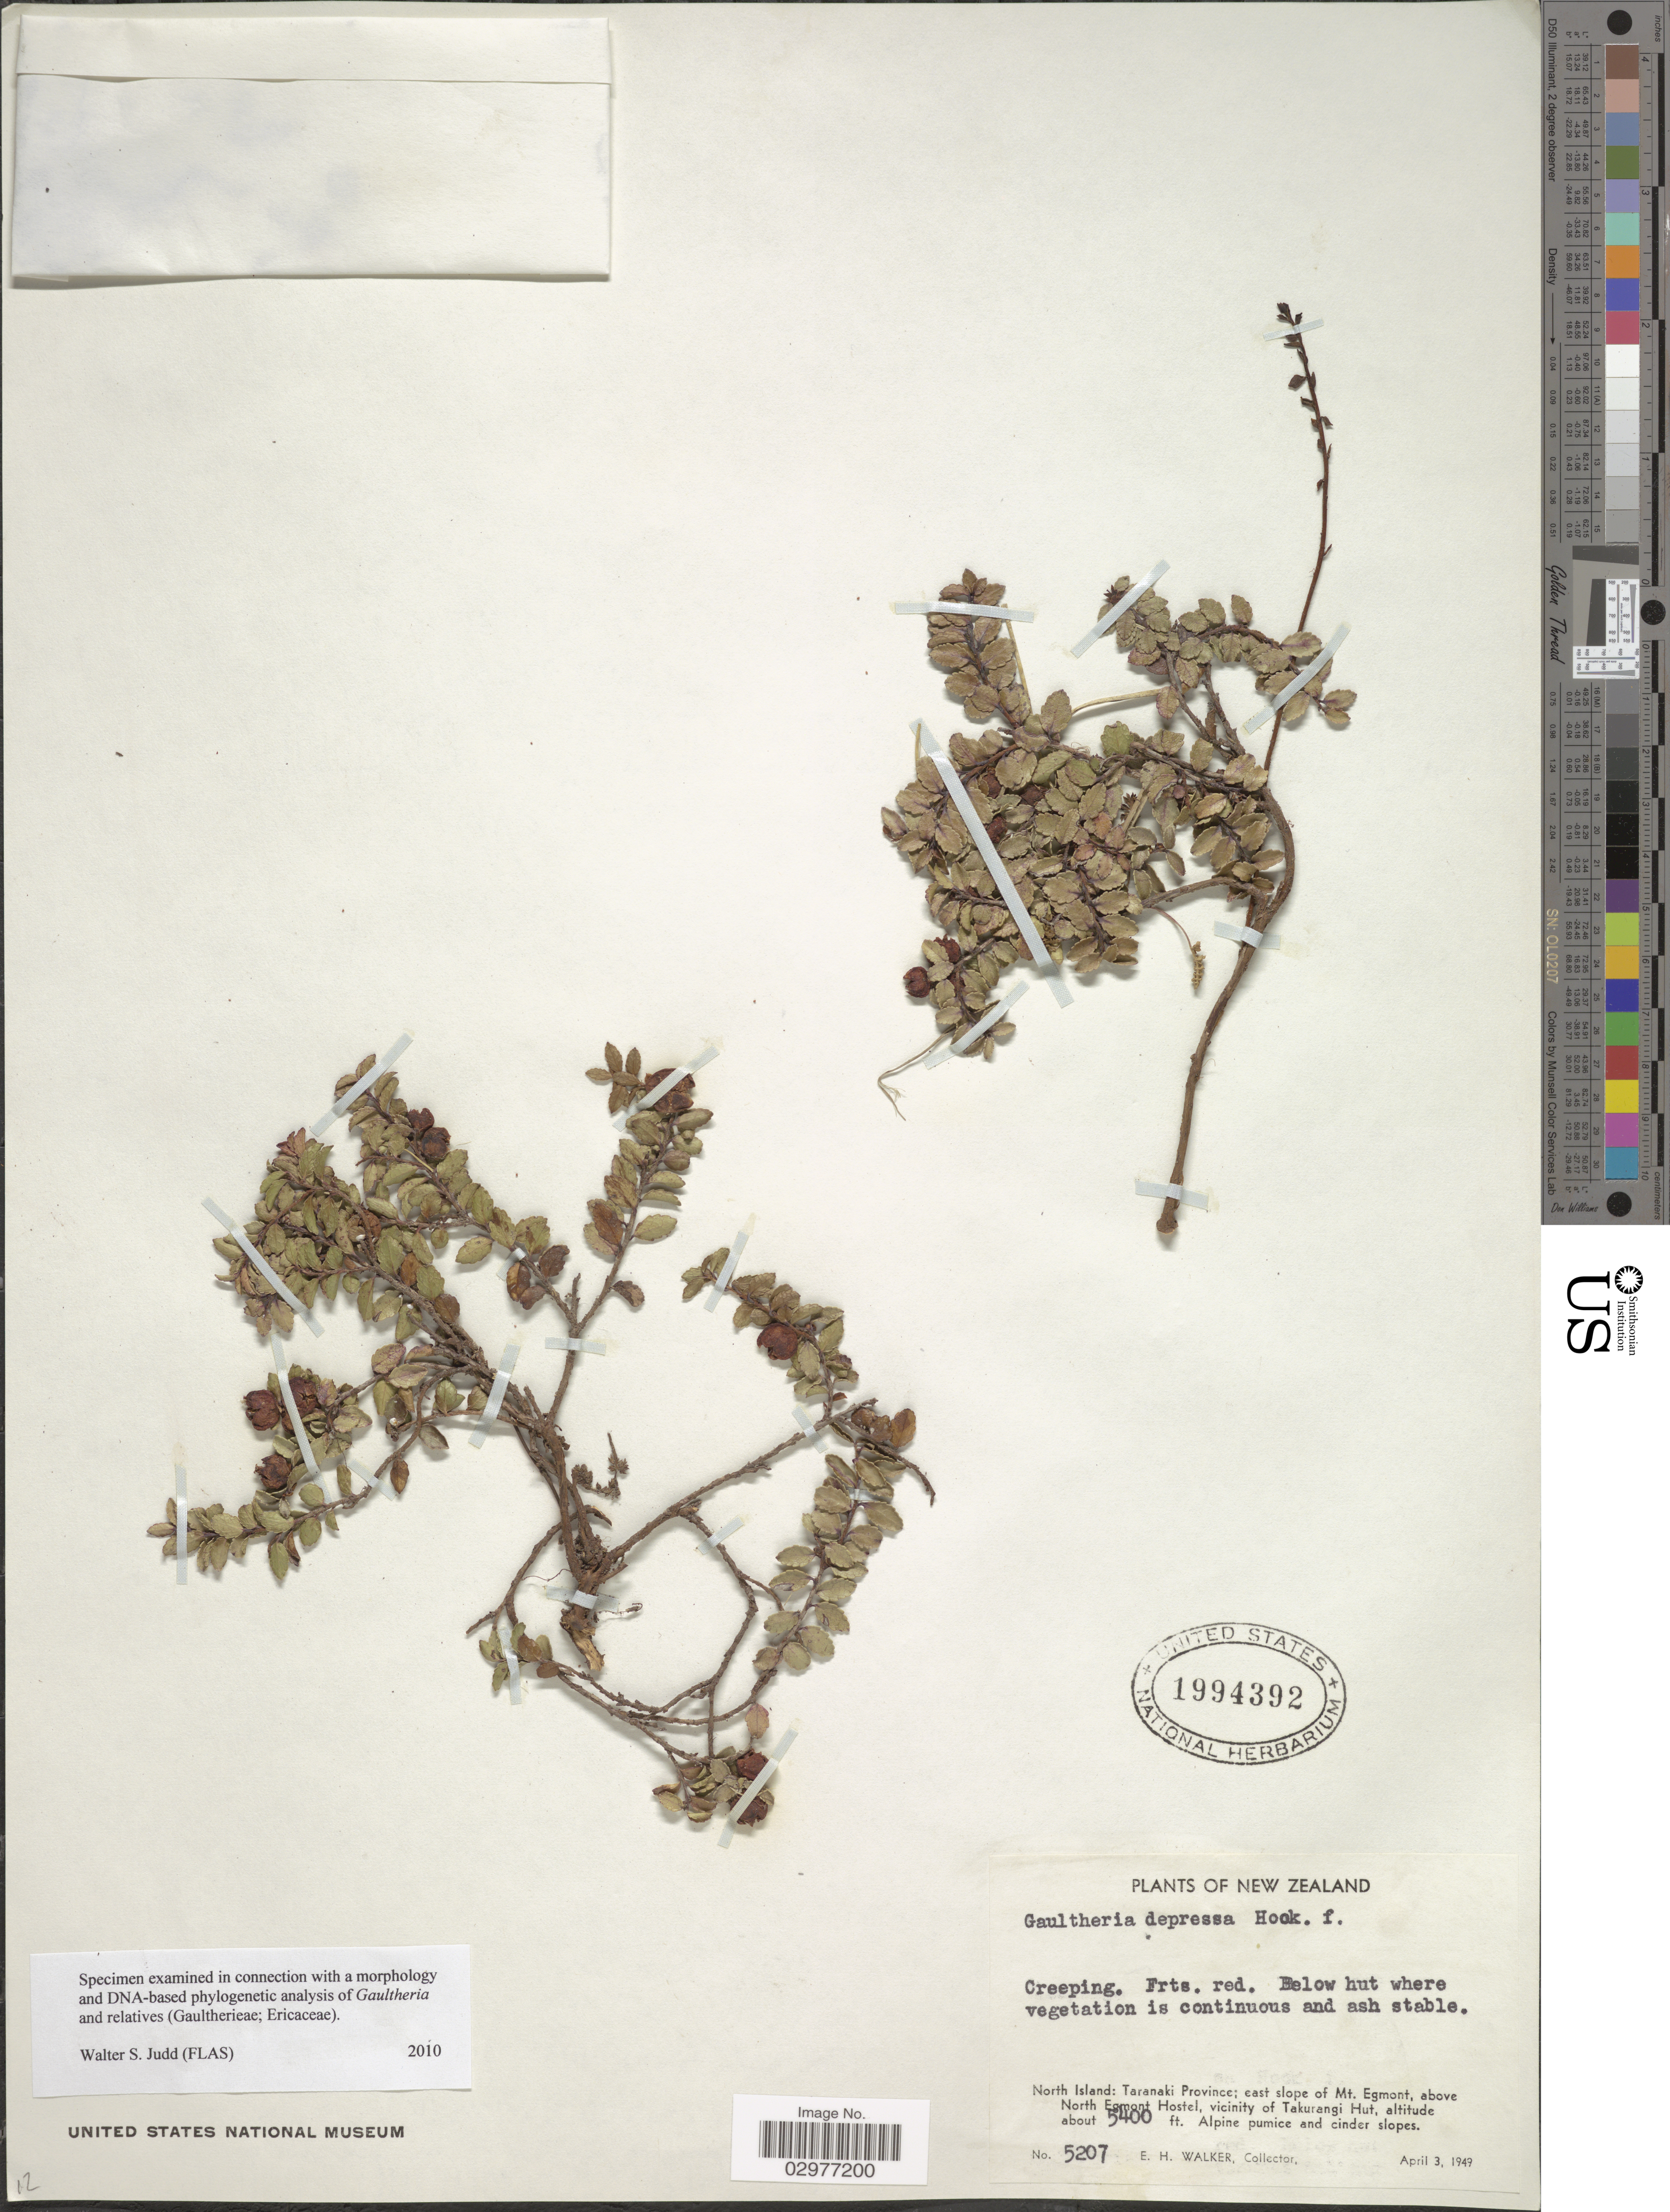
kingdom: Plantae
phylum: Tracheophyta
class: Magnoliopsida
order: Ericales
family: Ericaceae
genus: Gaultheria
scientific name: Gaultheria depressa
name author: Hook. f.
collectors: E. H. Walker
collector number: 5207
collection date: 1949-04-03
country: New Zealand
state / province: Taranaki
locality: North Island: east slope of Mt. Egmont, above North Egmont Hostel, vicinity of Takurangi Hut.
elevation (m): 1646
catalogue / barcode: US 1994392